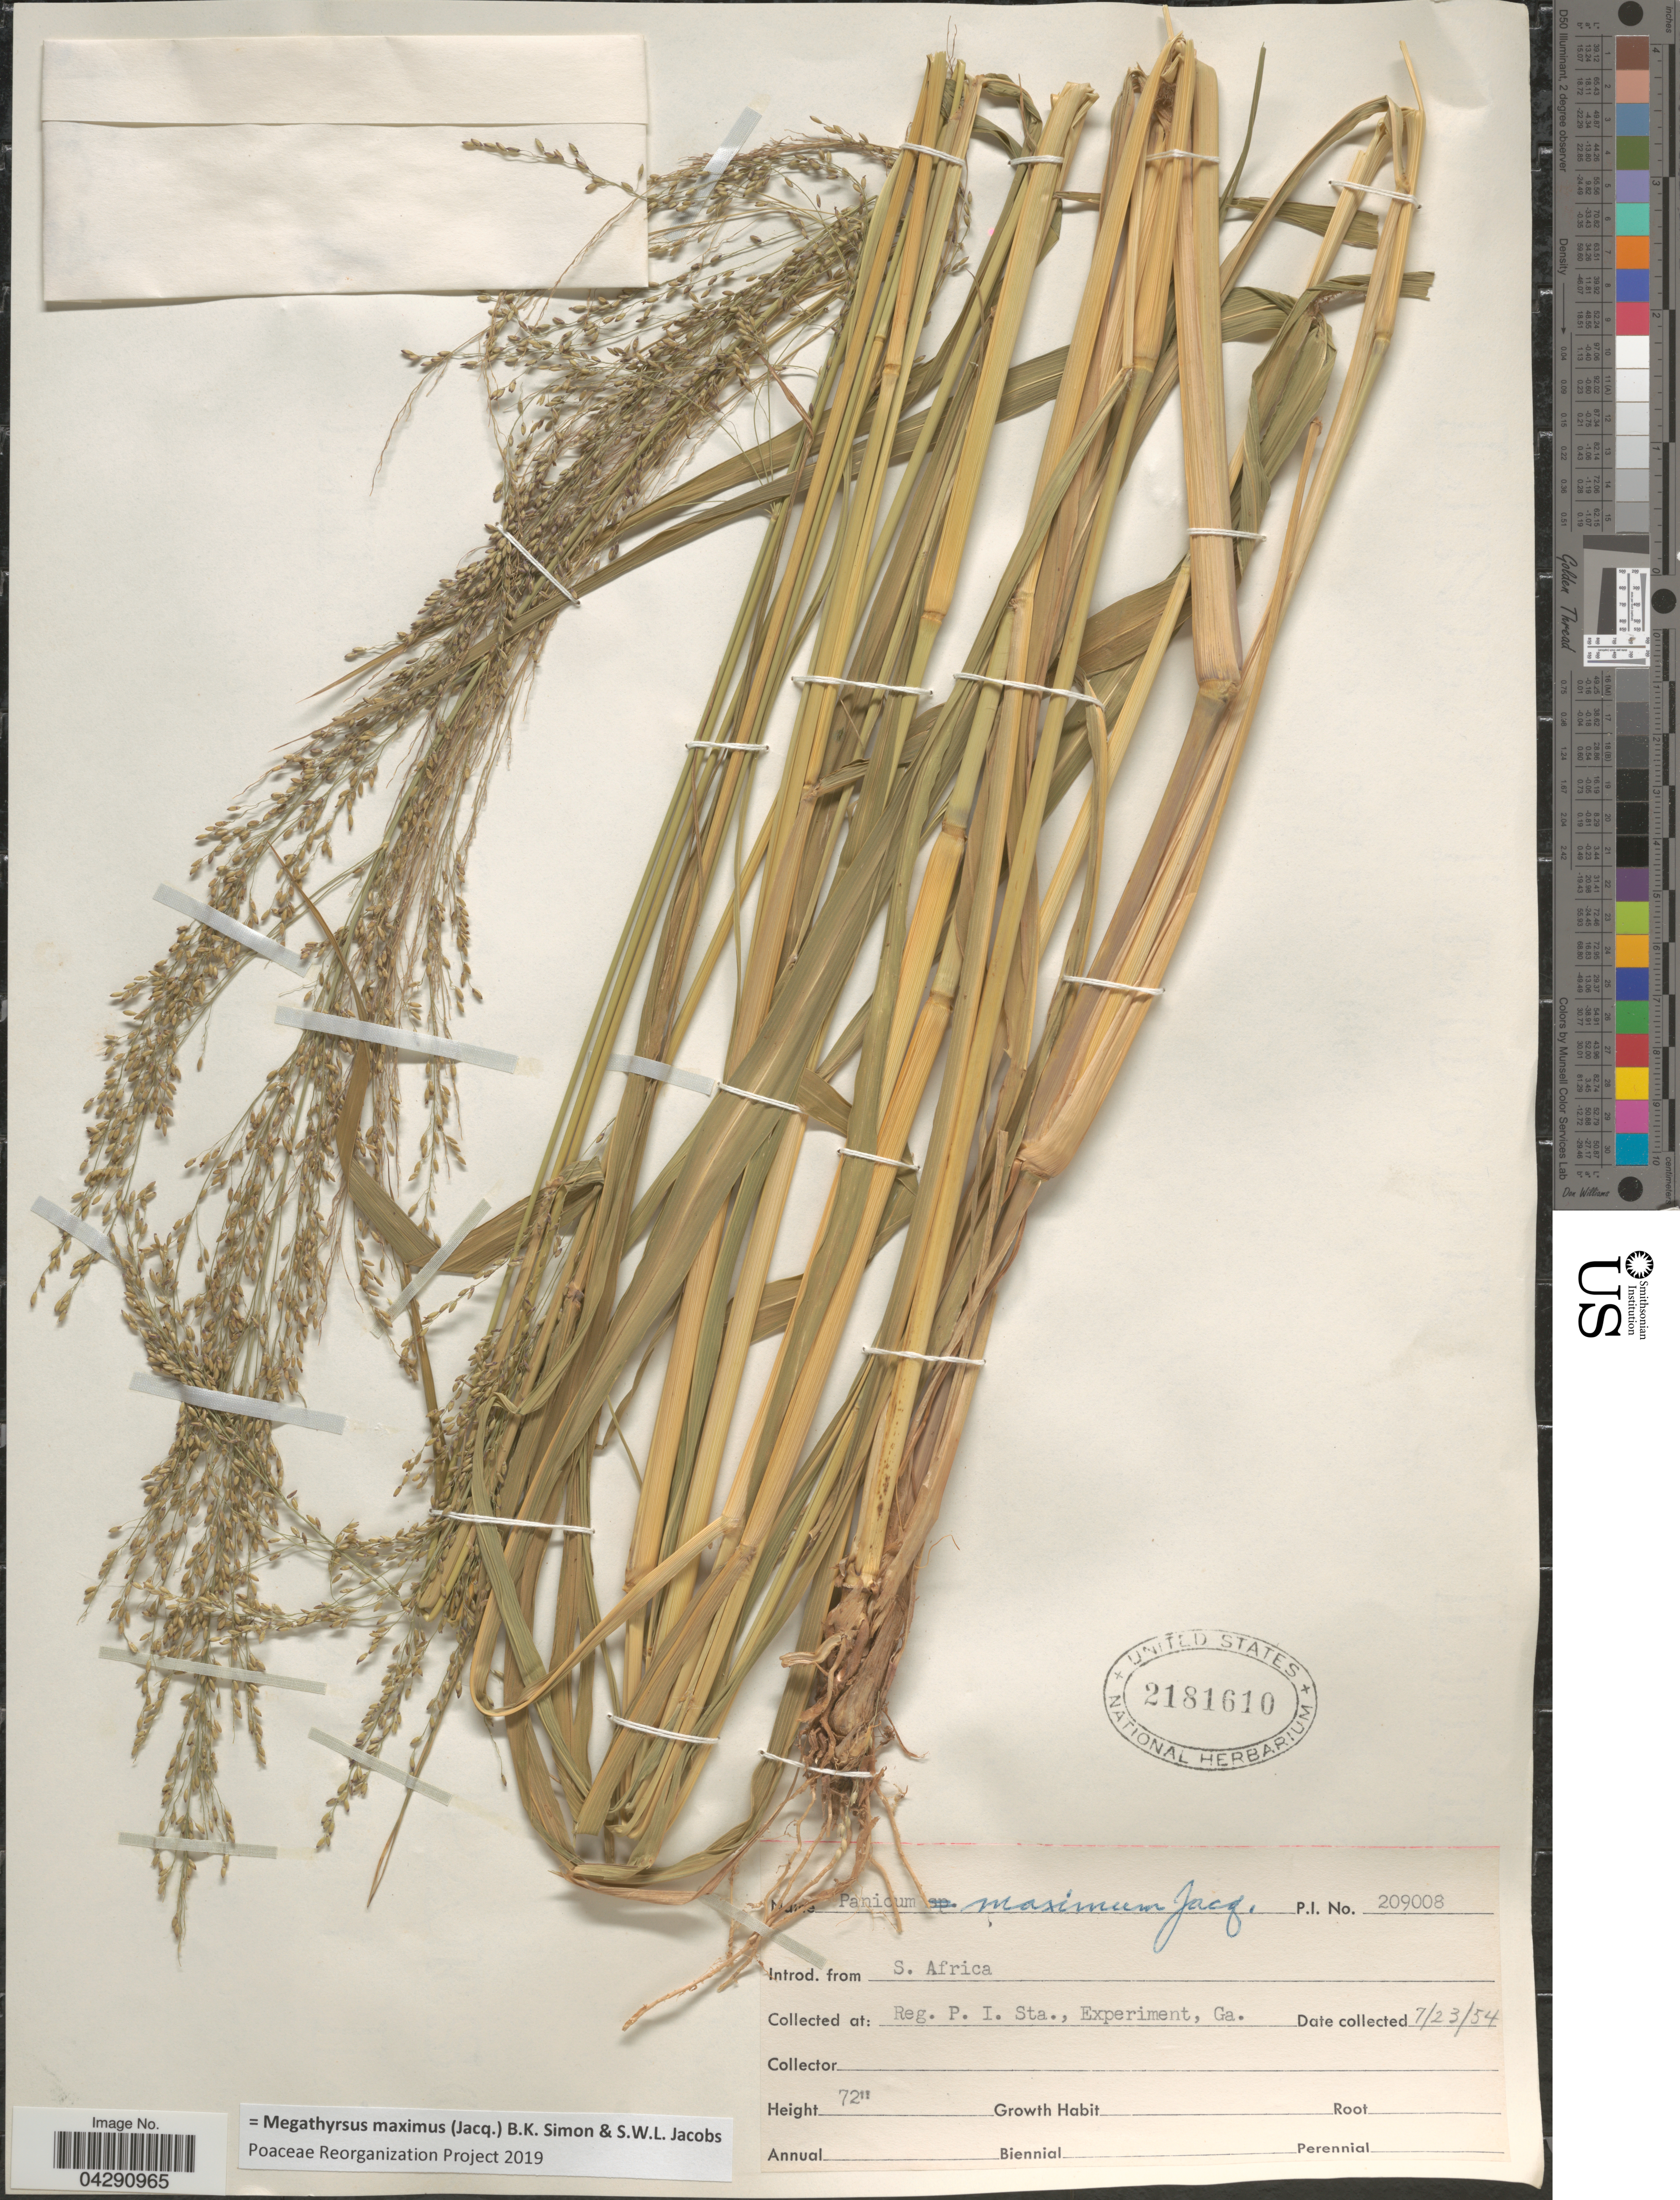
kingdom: Plantae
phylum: Tracheophyta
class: Liliopsida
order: Poales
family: Poaceae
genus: Megathyrsus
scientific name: Megathyrsus maximus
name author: (Jacq.) B.K. Simon & S.W.L. Jacobs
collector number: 209008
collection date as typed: Transcribed d/m/y: 23/7/54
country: United States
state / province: Georgia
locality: Reg. P. I. Sta., Experiment.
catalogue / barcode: US 2181610